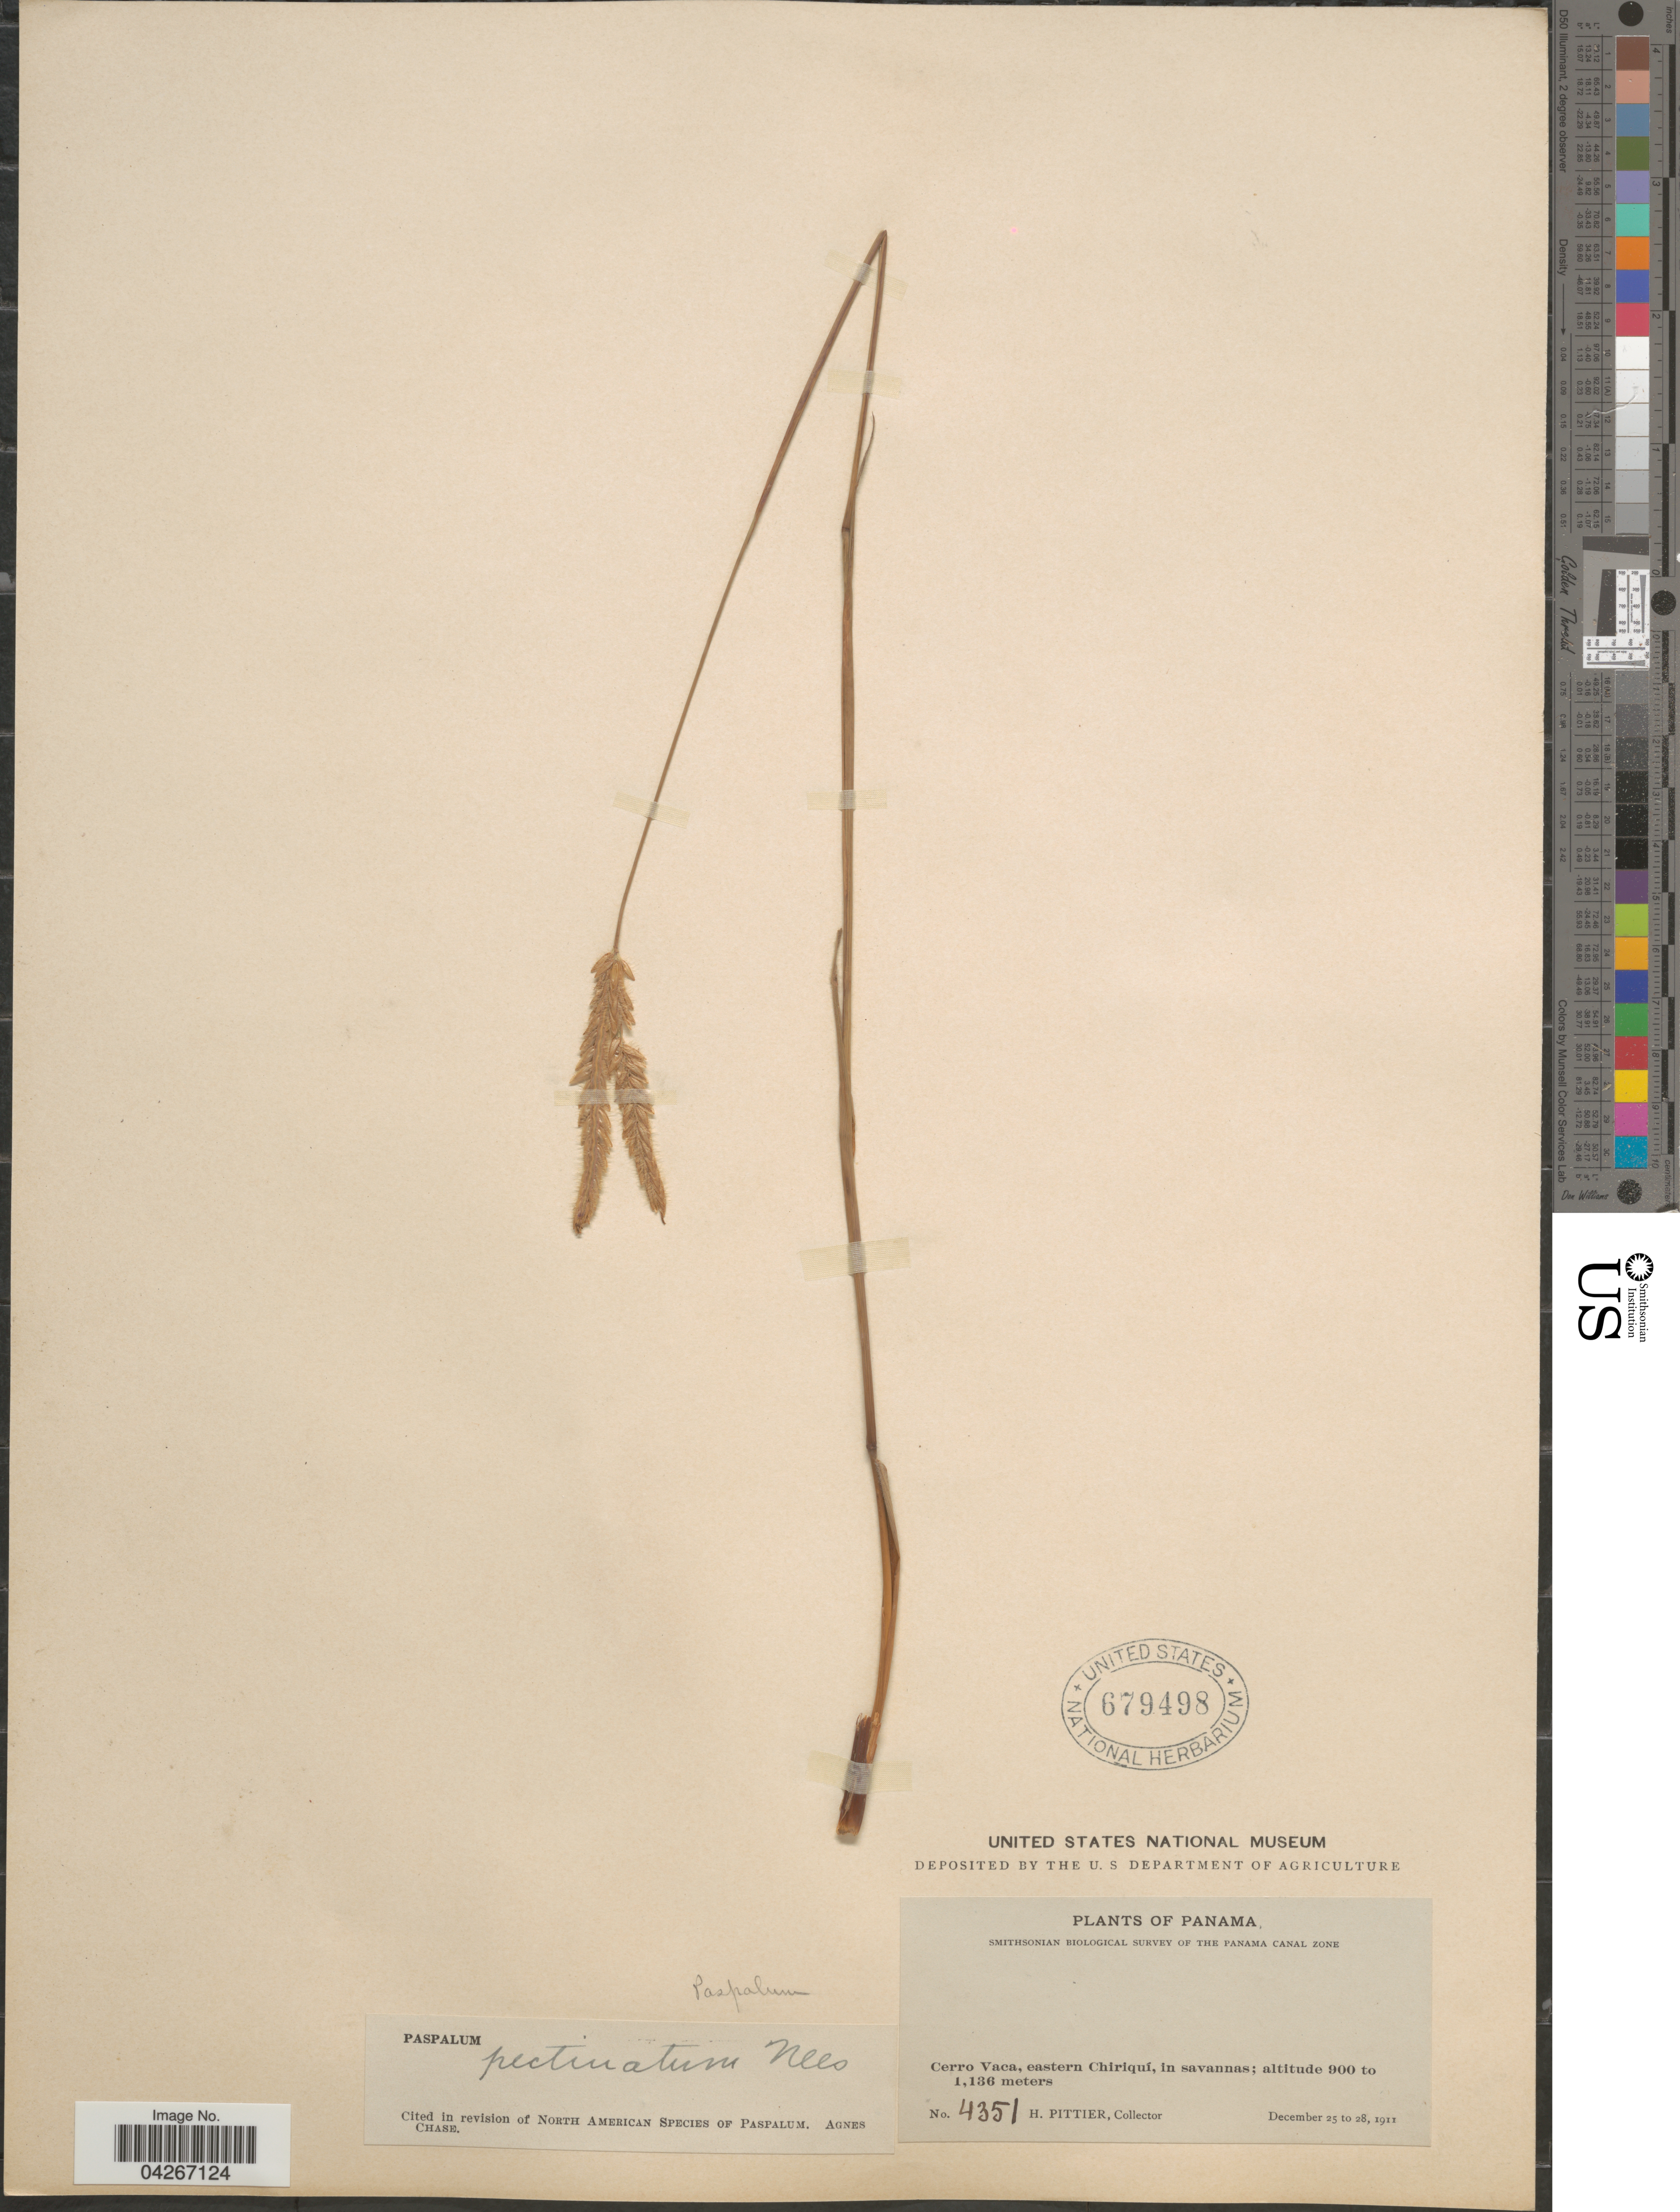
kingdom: Plantae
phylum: Tracheophyta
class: Liliopsida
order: Poales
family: Poaceae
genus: Paspalum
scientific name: Paspalum pectinatum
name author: Nees ex Trin.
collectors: H. F. Pittier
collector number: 4351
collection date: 1911-12-25/1911-12-28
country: Panama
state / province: Chiriqui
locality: Smithsonian Biological Survey Of The Panama Canal Zone. Cerro Vaca, eastern Chiriquí, in savannas.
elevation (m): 900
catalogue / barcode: US 679498